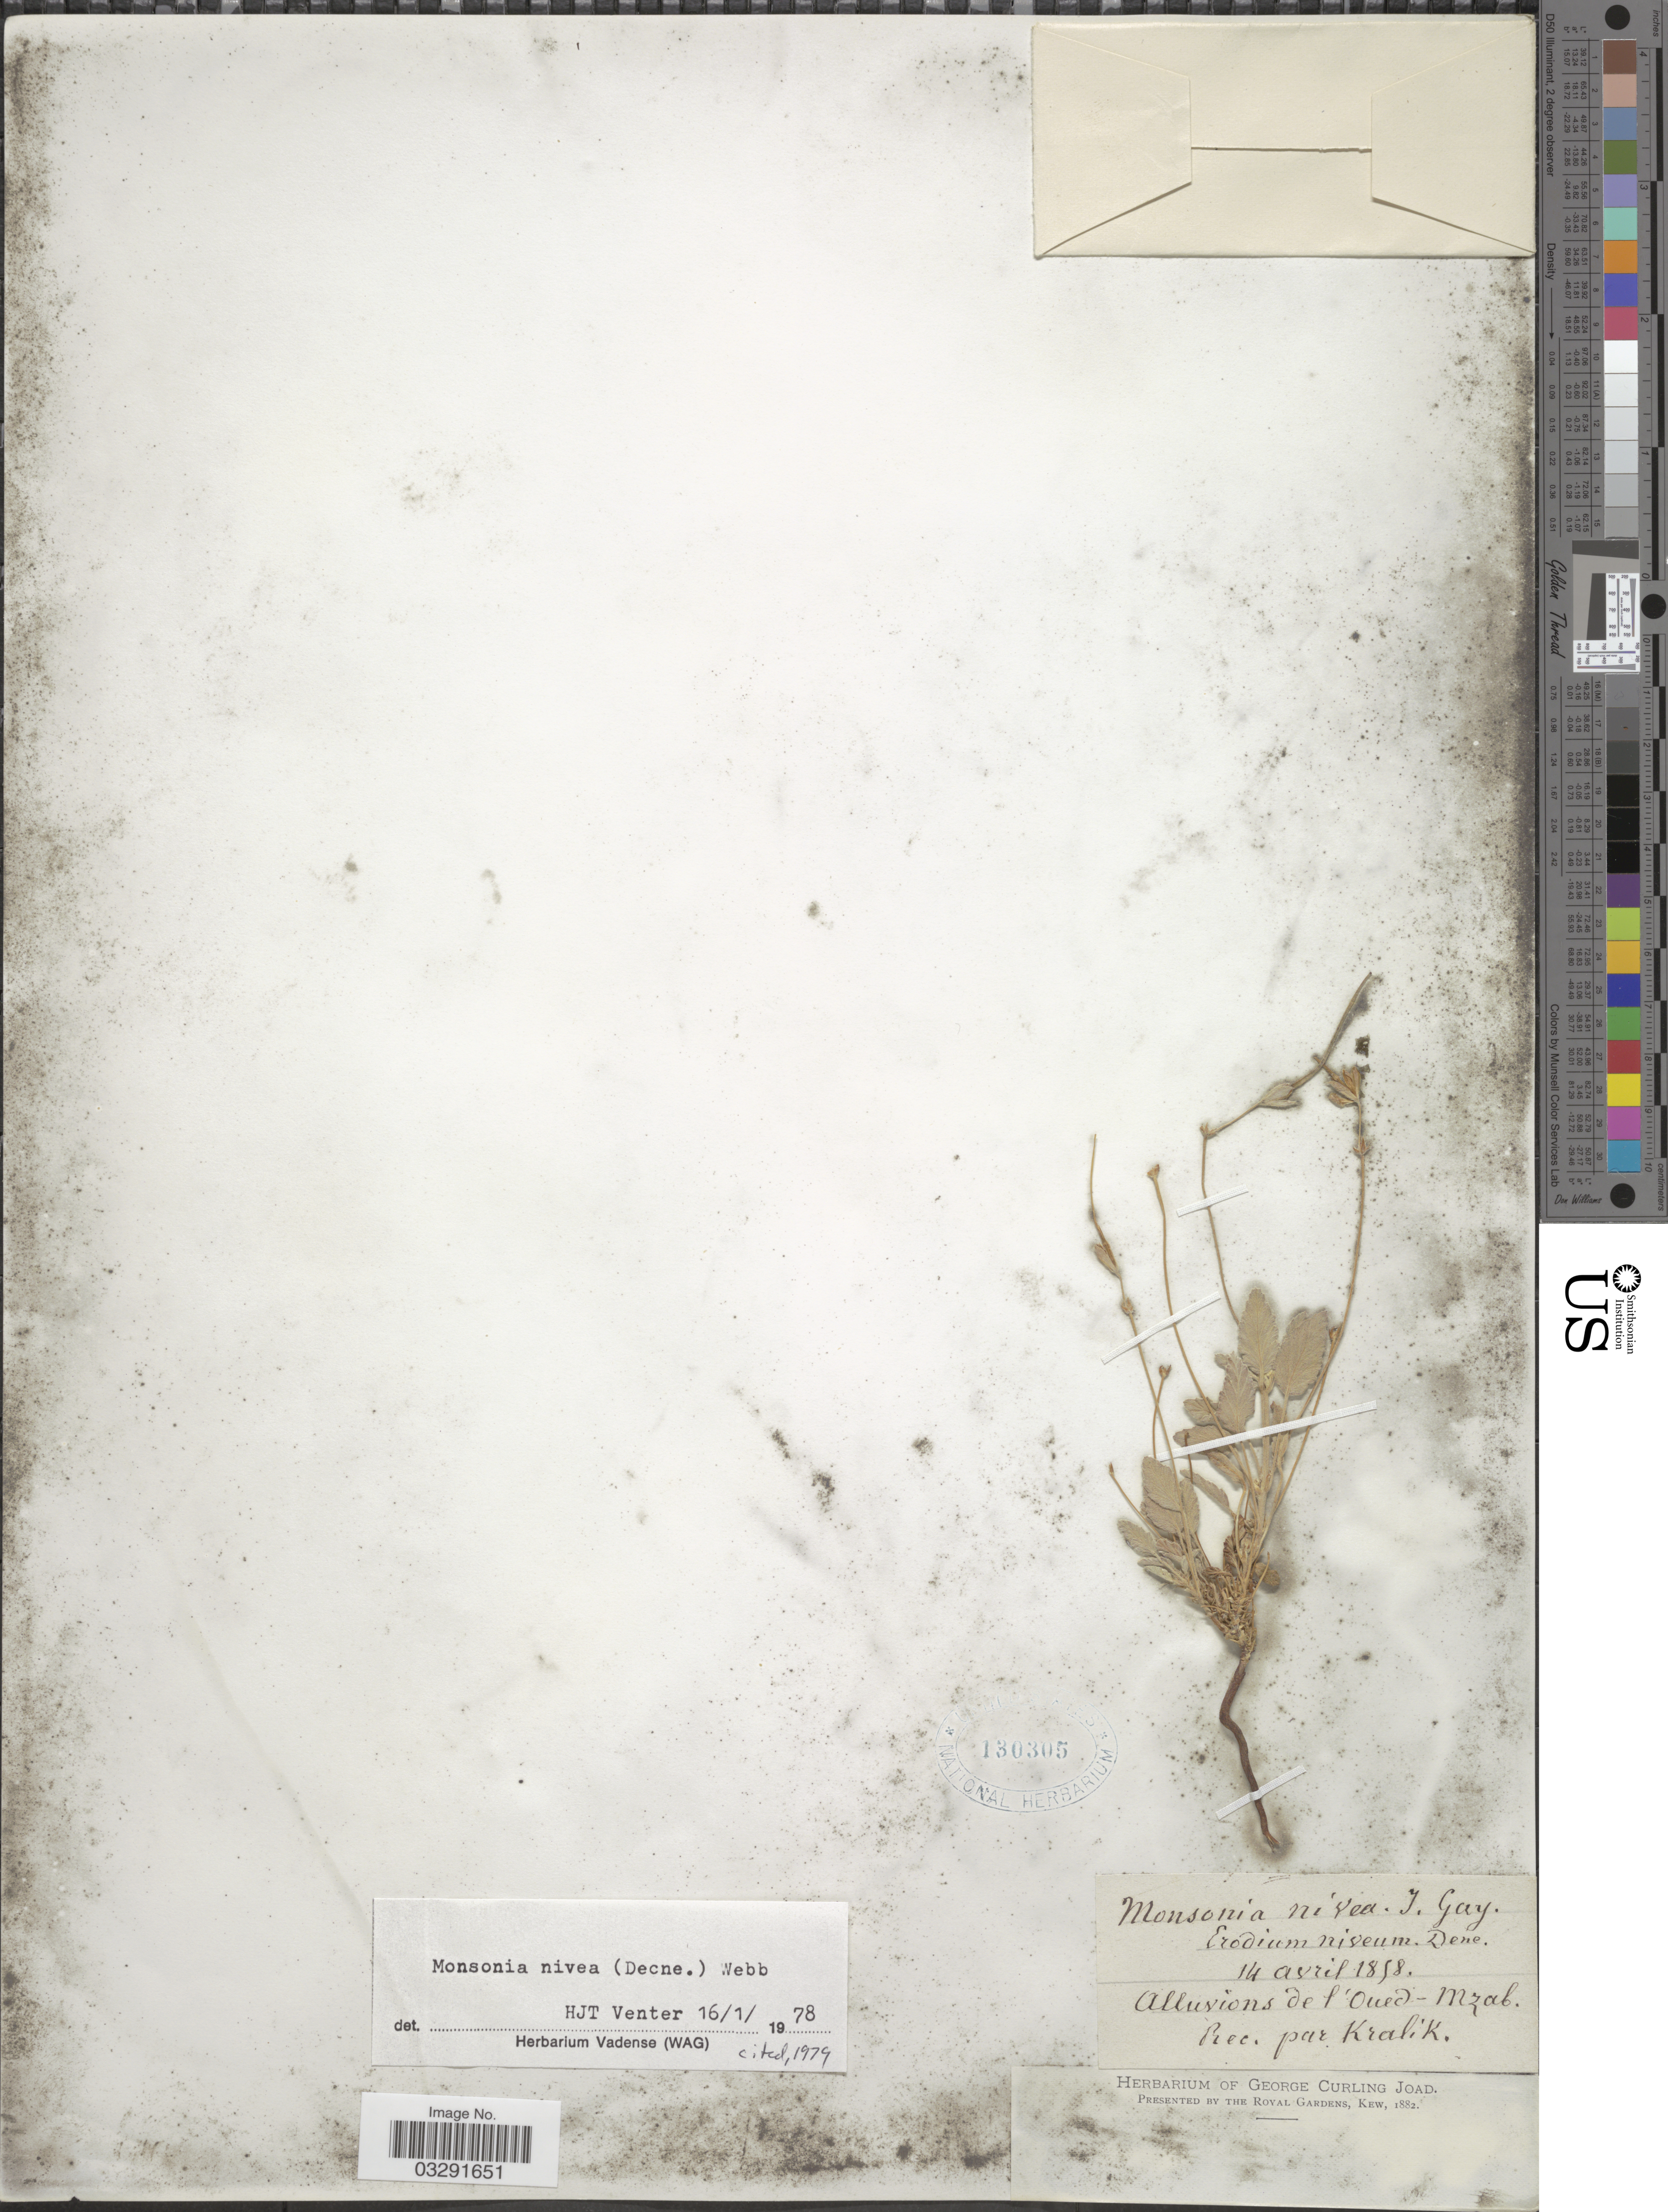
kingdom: Plantae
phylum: Tracheophyta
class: Magnoliopsida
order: Geraniales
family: Geraniaceae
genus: Monsonia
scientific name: Monsonia nivea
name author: (Decne.) Decne. ex Webb.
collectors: ex herb. George Curling Joad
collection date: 1858-04-14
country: Algeria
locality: Allusions de l'Oued-Mzab. Rec. par Kralik. [unsure placement]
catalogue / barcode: US 130305